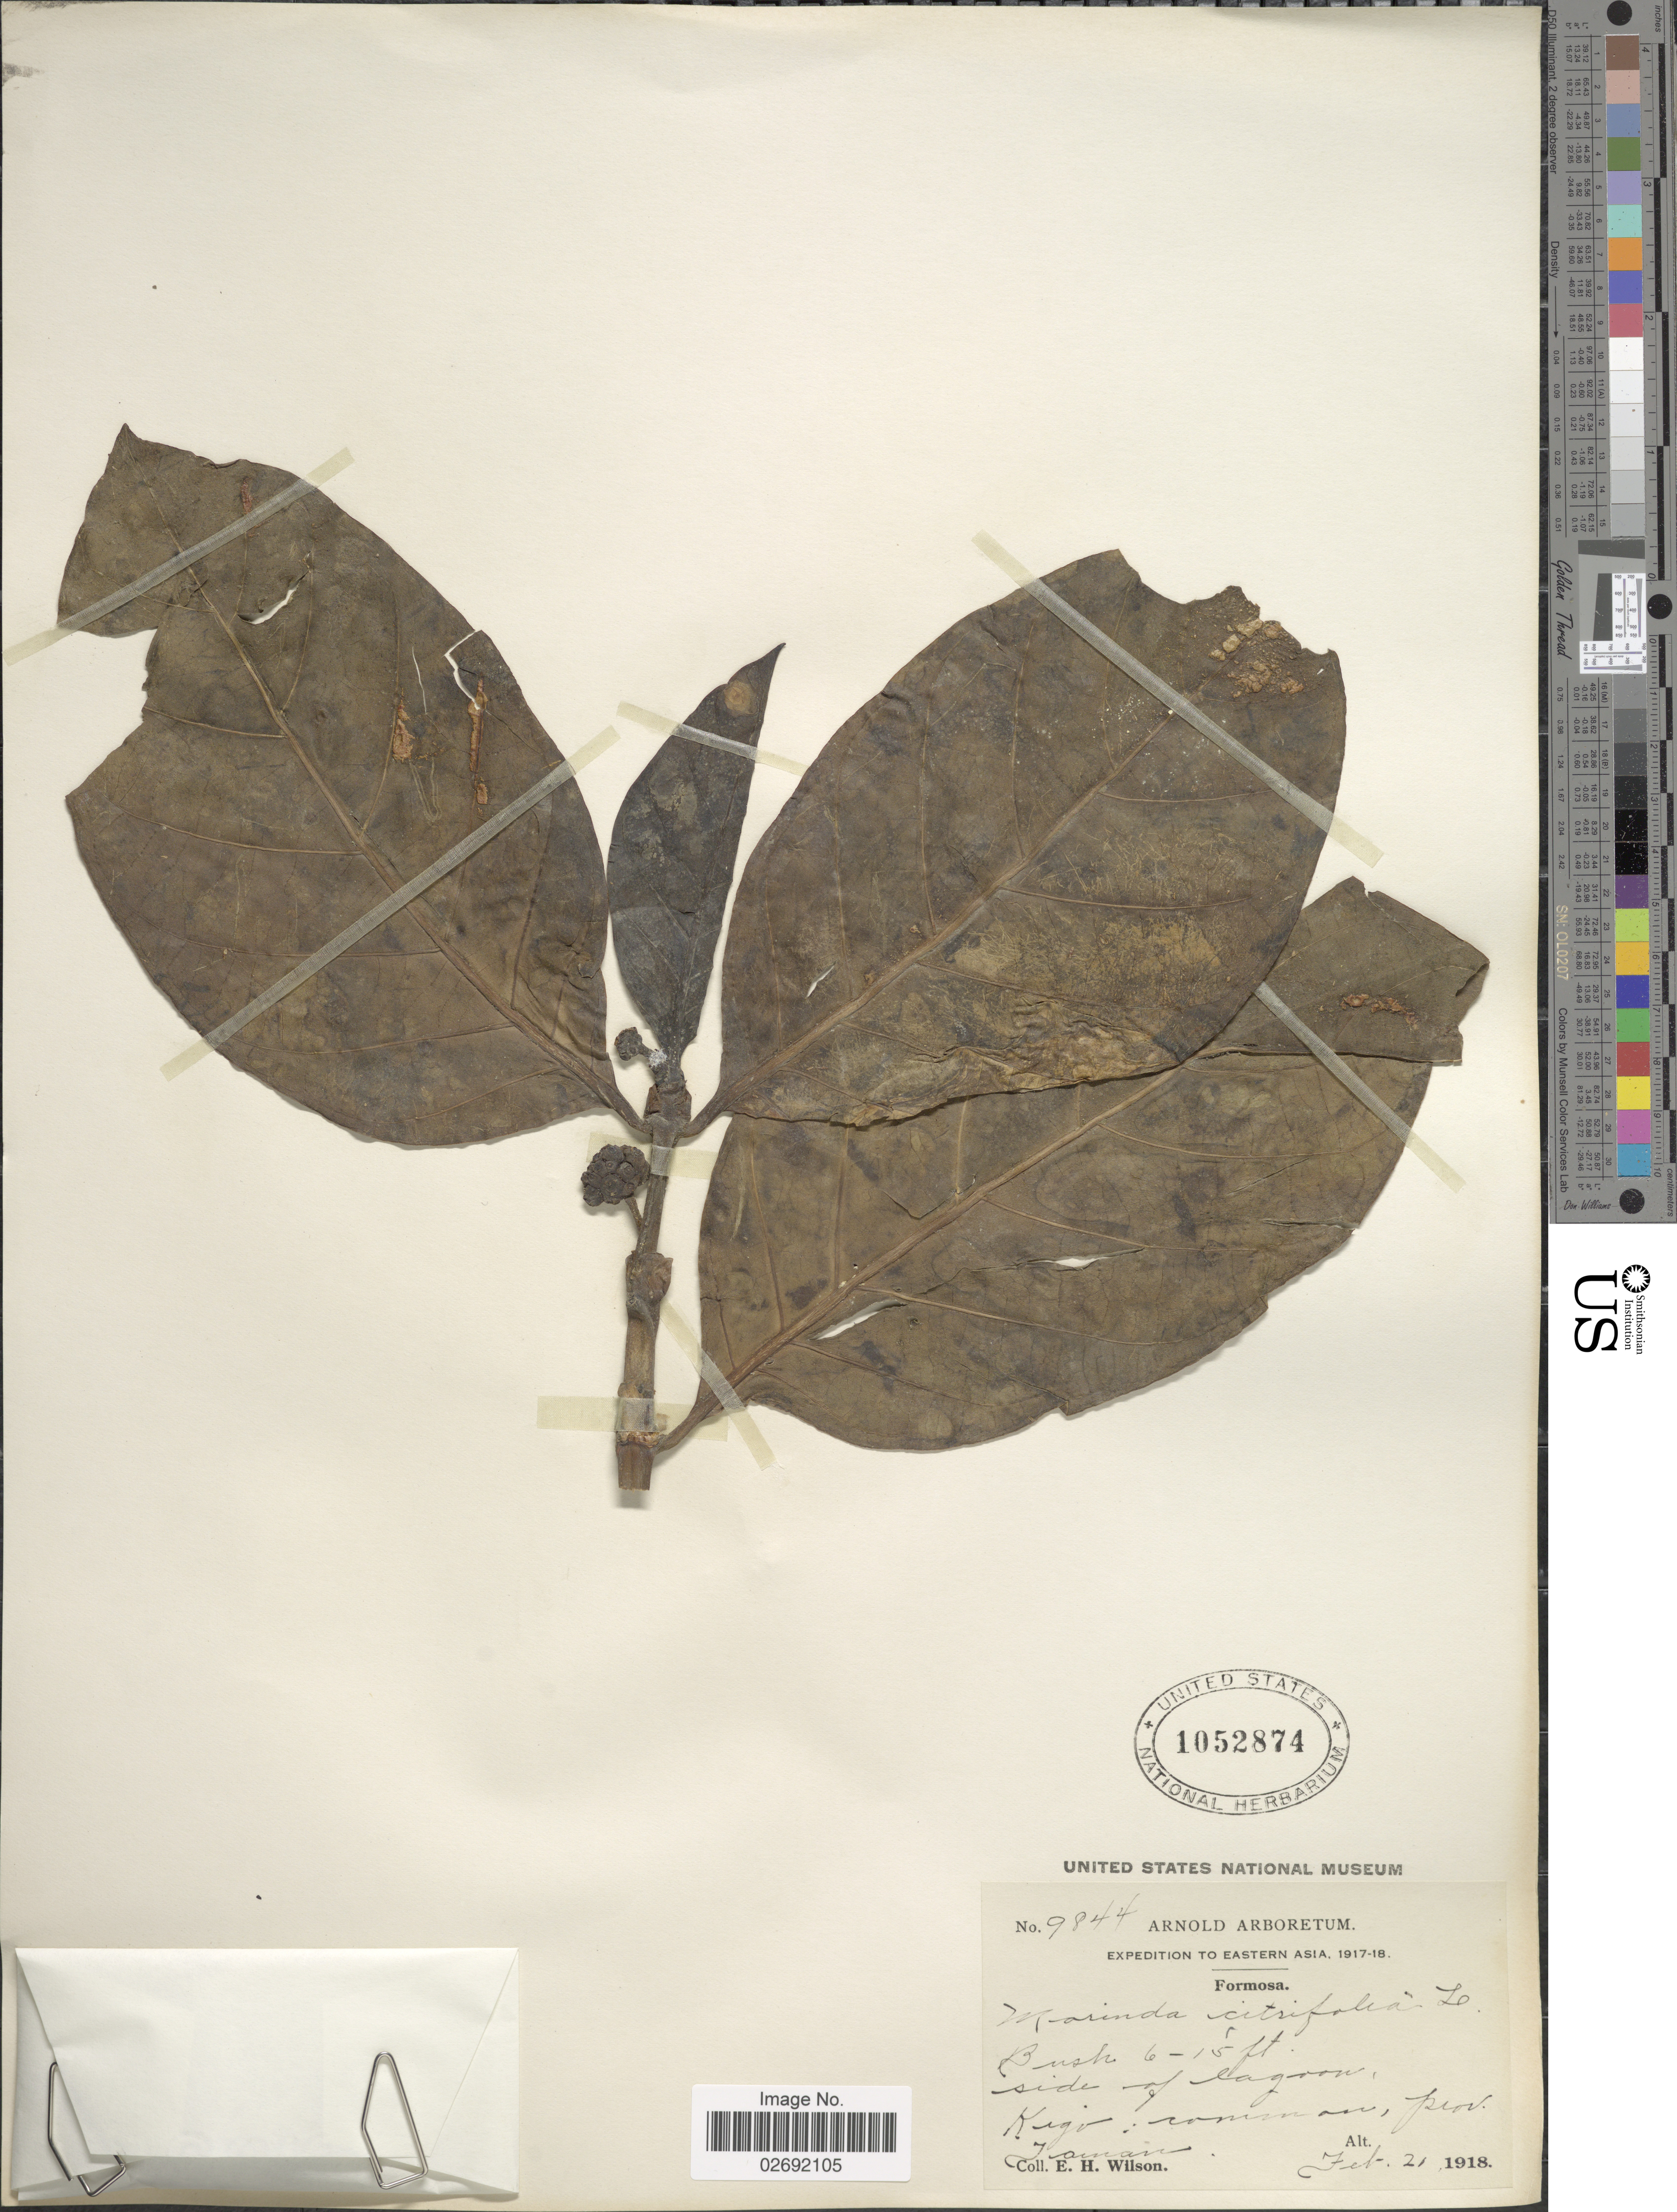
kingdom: Plantae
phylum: Tracheophyta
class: Magnoliopsida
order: Gentianales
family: Rubiaceae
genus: Morinda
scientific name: Morinda citrifolia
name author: L.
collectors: E. Wilson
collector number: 9844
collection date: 1918-02-21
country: Taiwan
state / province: Tainan City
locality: Eastern Asia, side of lagoon, Kigo: prov. Tainan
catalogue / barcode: US 1052874